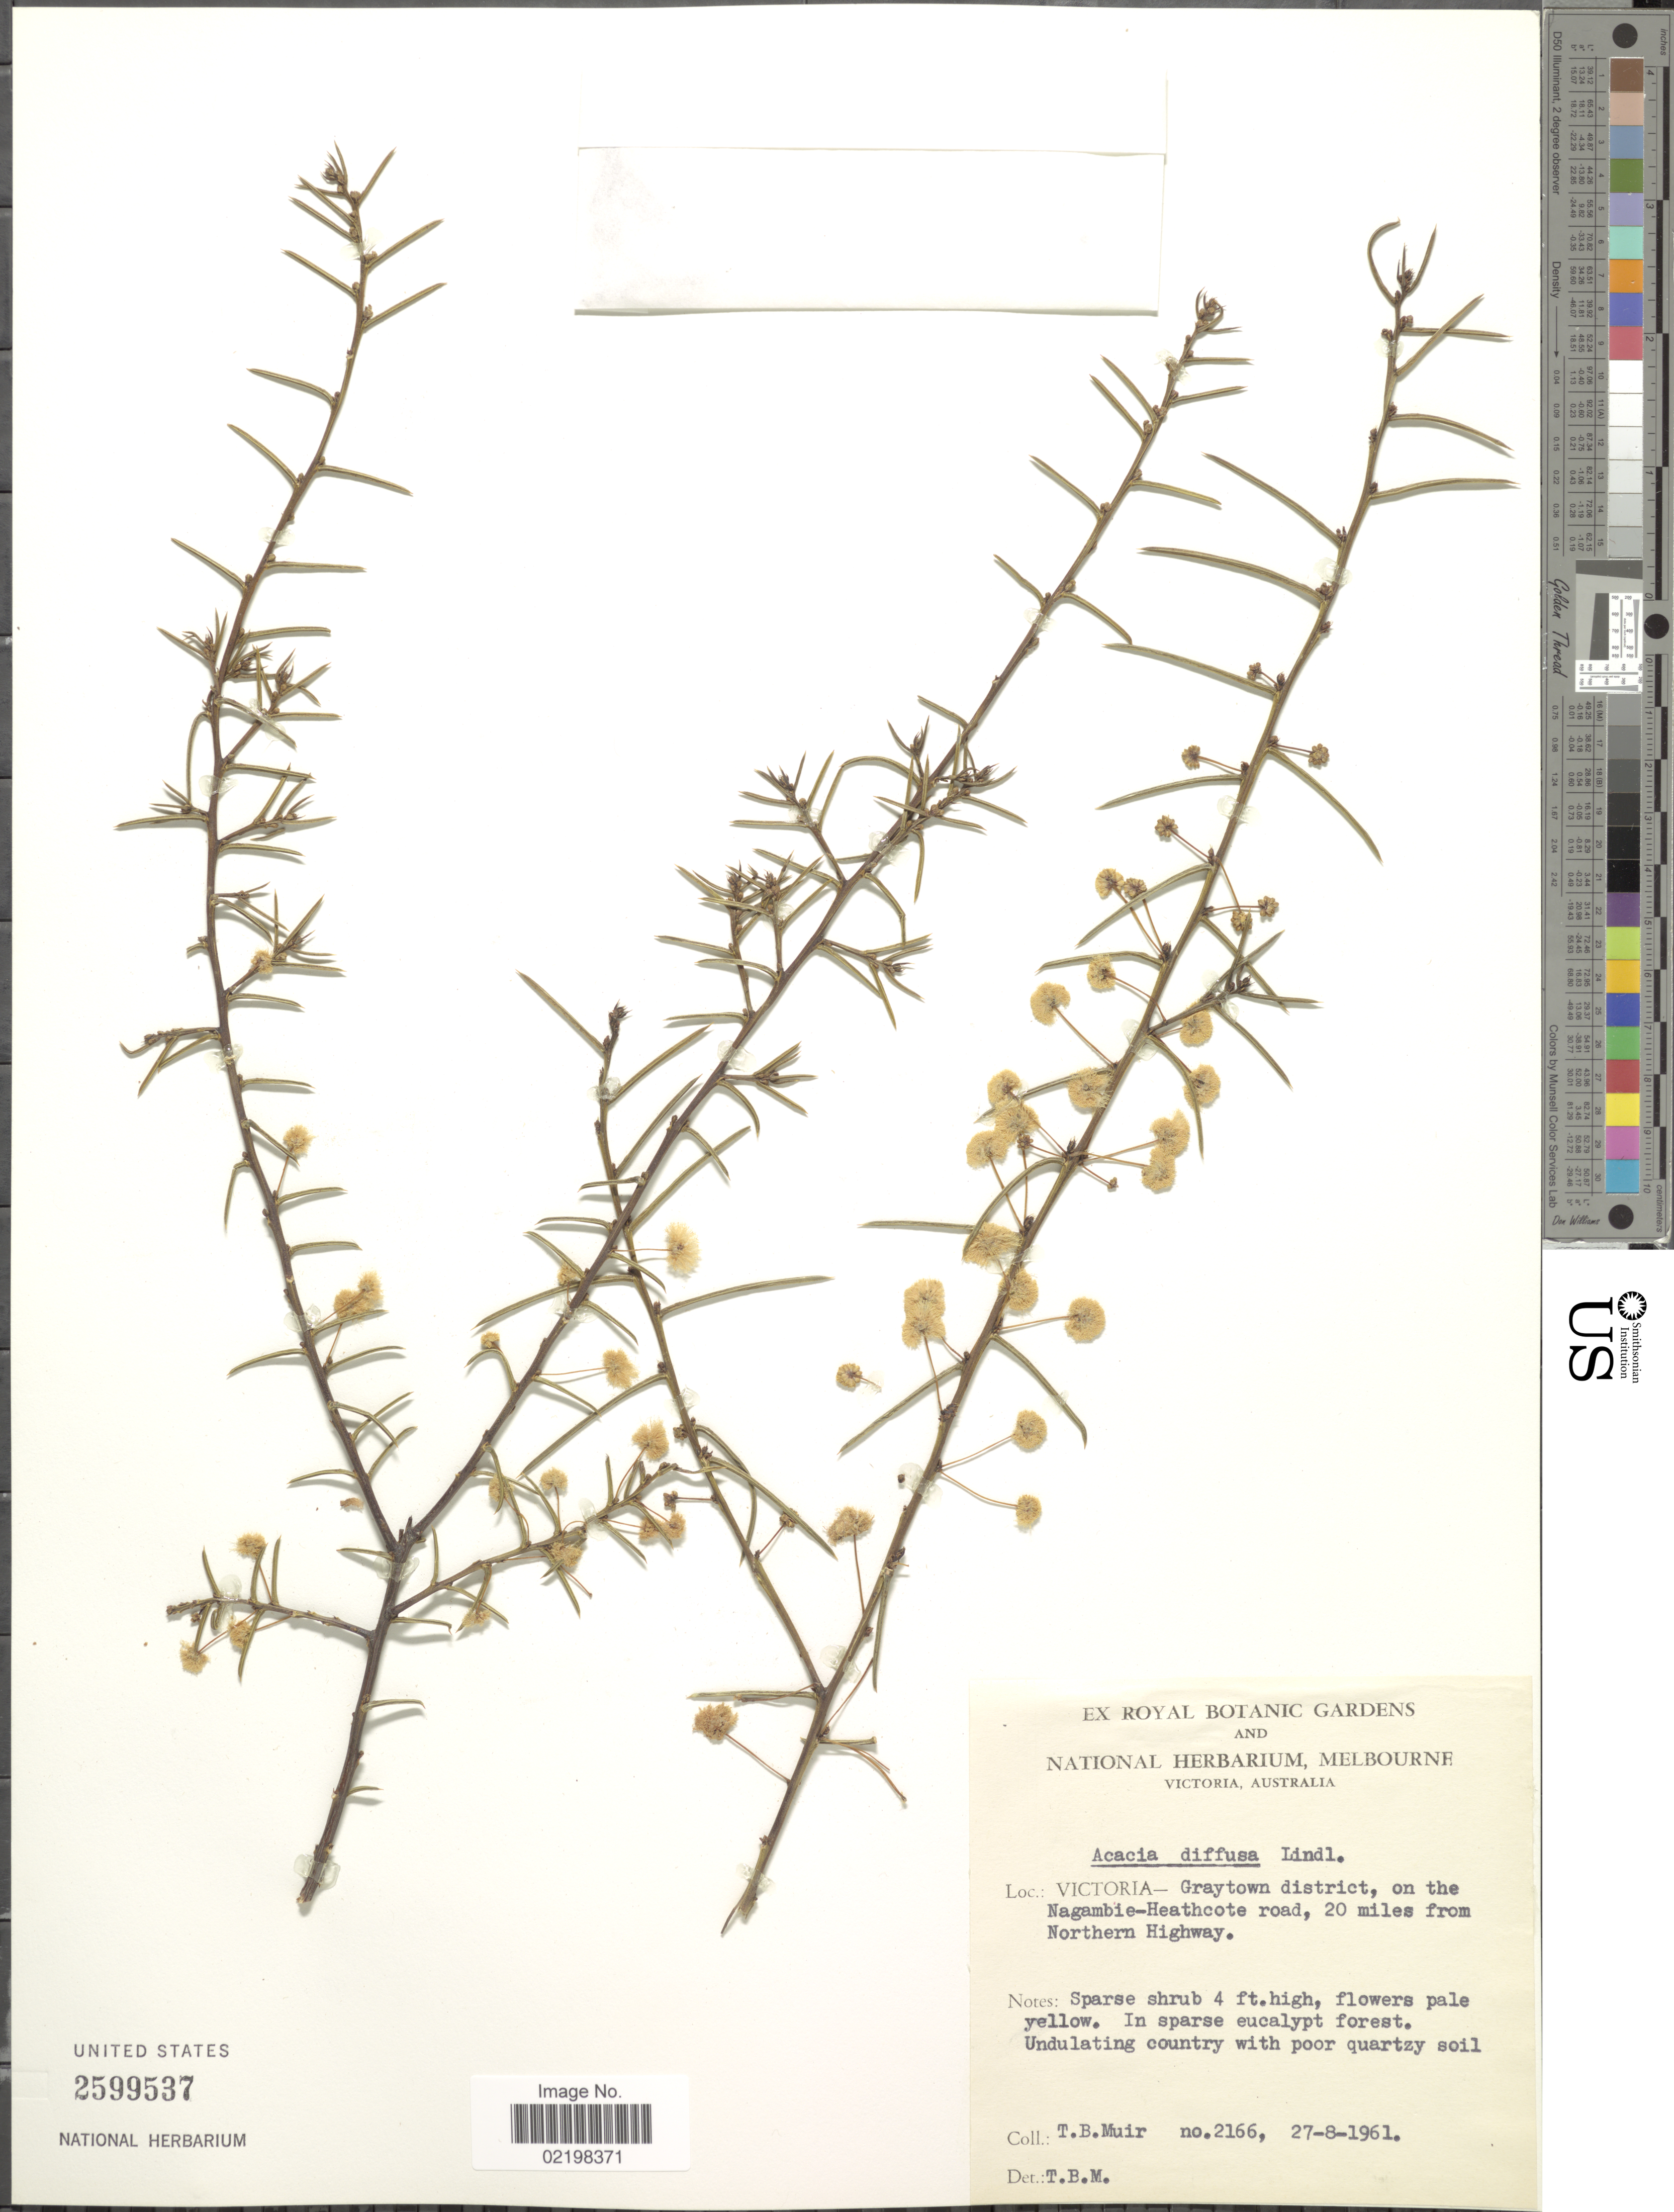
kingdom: Plantae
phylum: Tracheophyta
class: Magnoliopsida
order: Fabales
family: Fabaceae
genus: Acacia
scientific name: Acacia diffusa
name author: Lindl.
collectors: T. Muir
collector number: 2166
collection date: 1961-08-27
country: Australia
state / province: Victoria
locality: Victoria - Graytown district, on the Nagambie-Heathcote road, 20 miles from Northern Highway.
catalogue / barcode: US 2599537